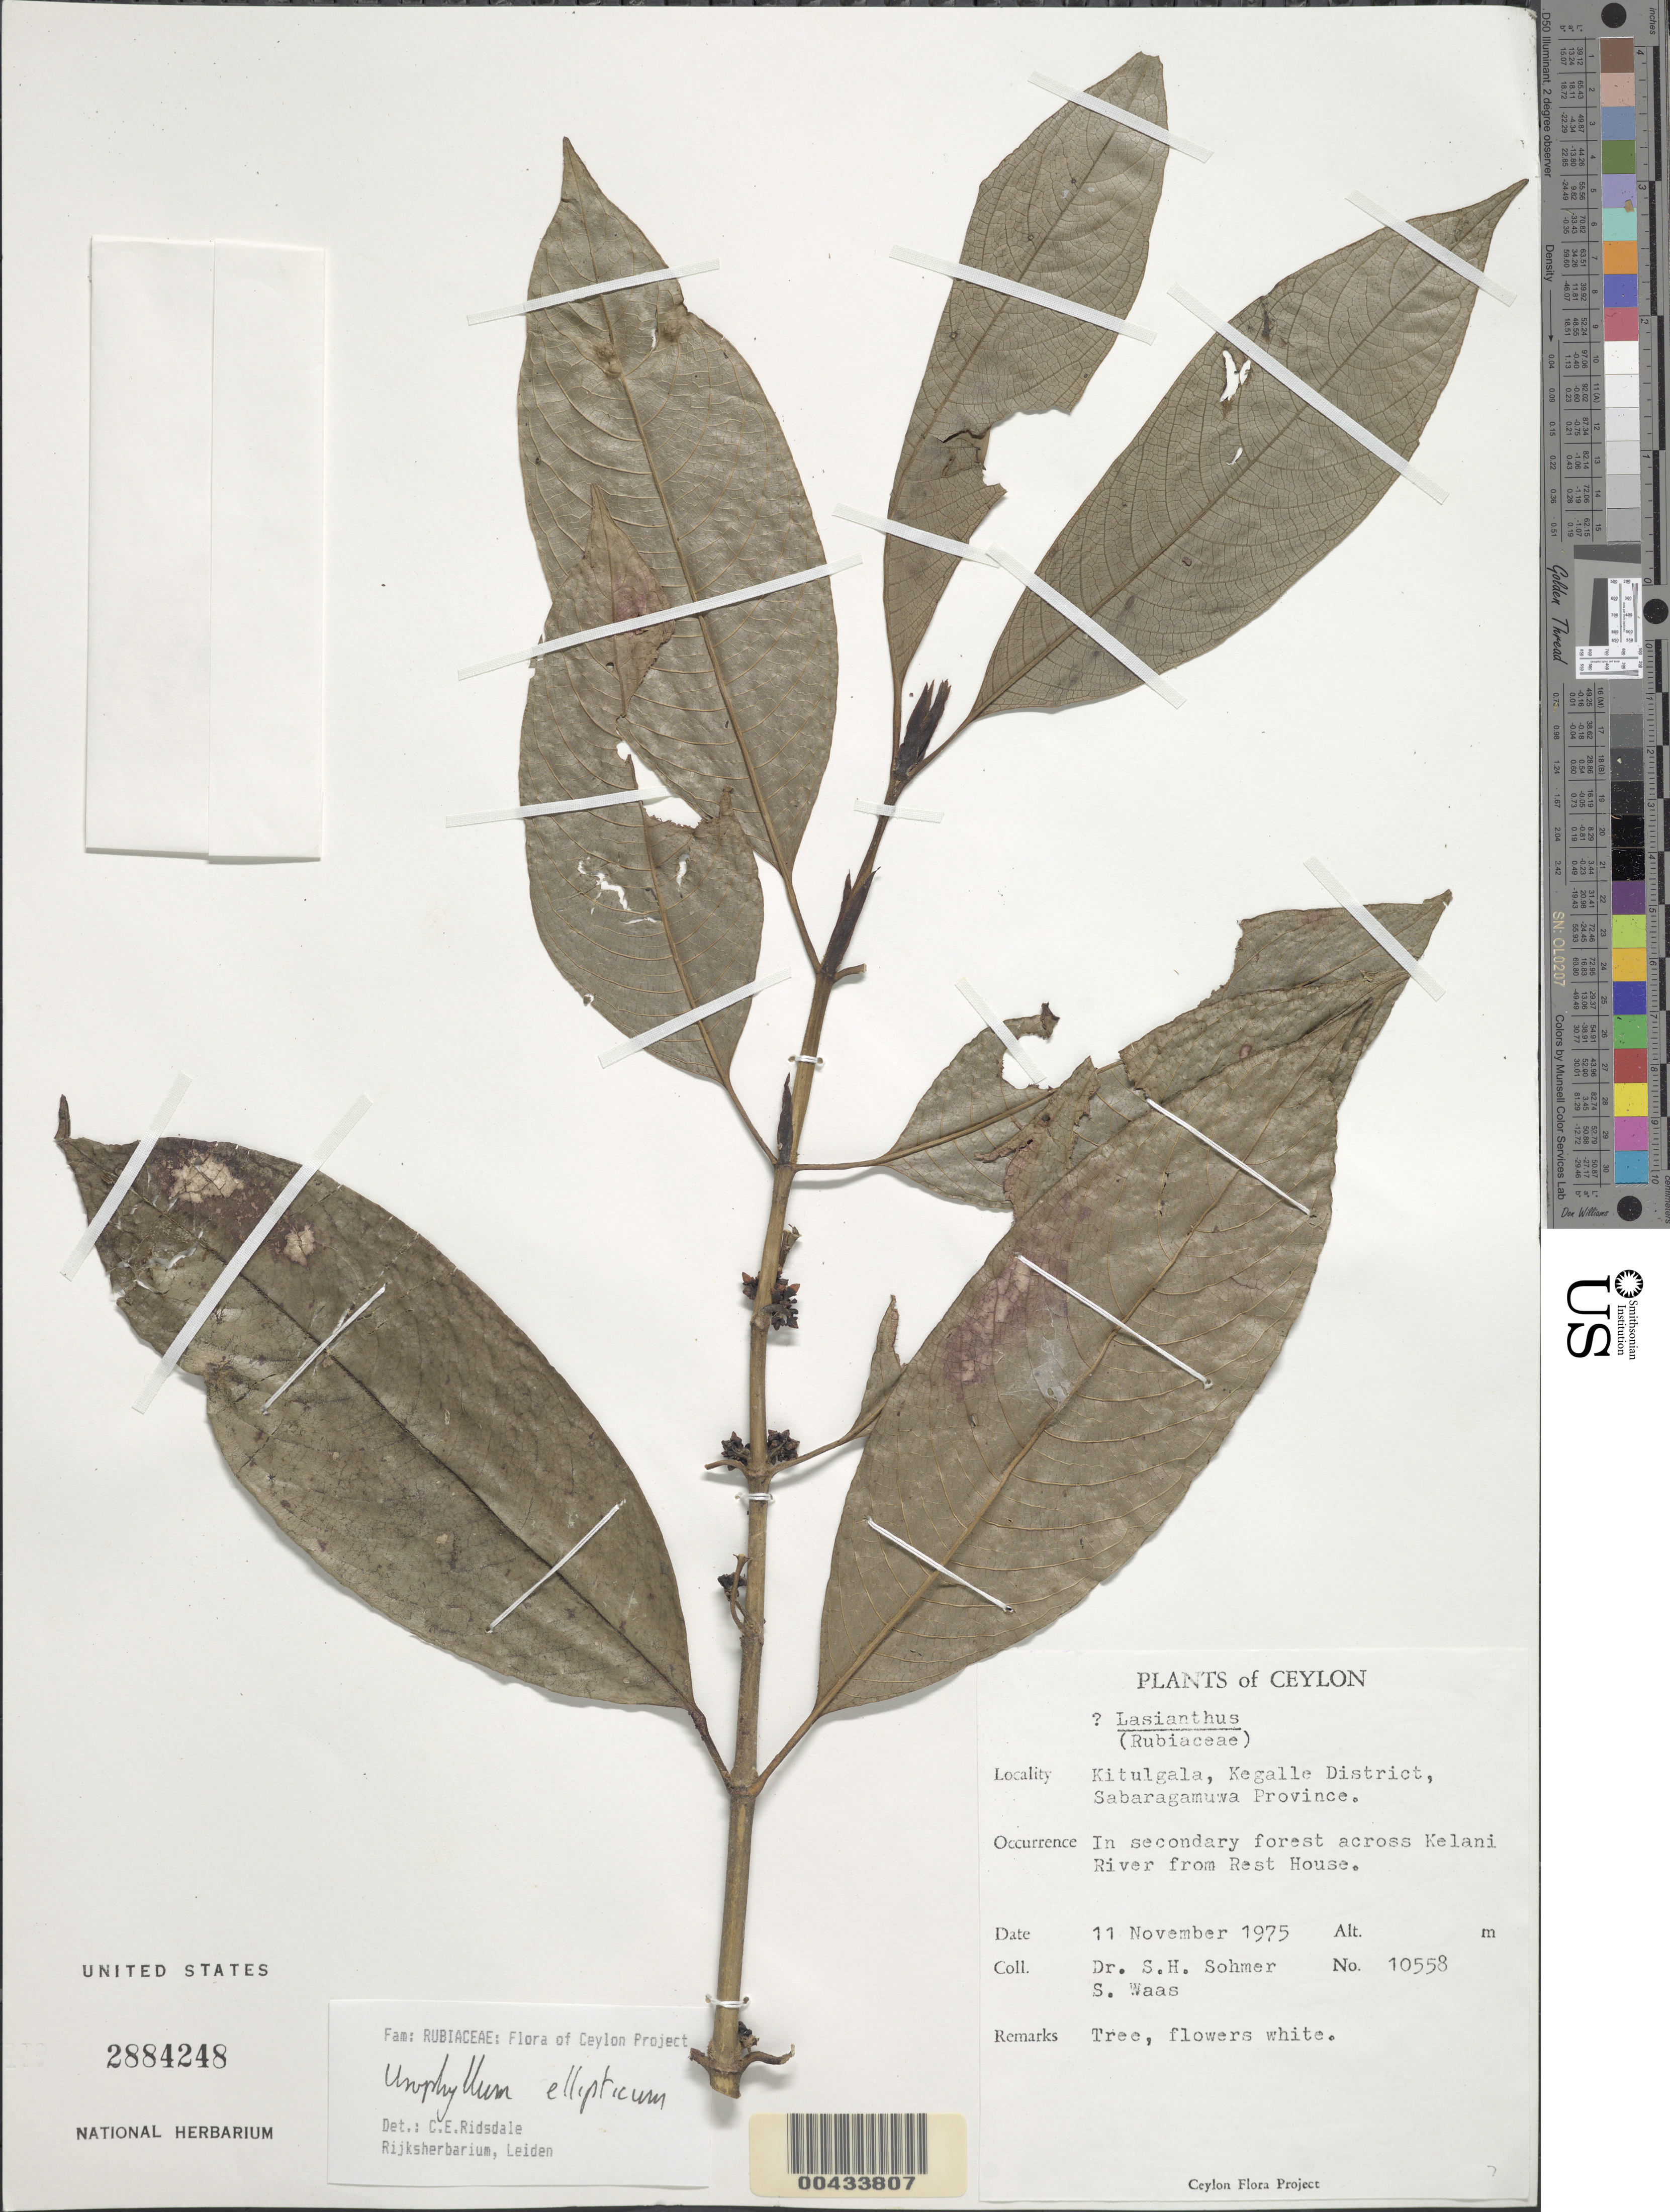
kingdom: Plantae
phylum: Tracheophyta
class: Magnoliopsida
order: Gentianales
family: Rubiaceae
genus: Urophyllum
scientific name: Urophyllum ellipticum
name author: (Wight) Thwaites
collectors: S. H. Sohmer & S. Waas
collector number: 10558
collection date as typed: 11 Nov 1975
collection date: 1975-11-11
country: Sri Lanka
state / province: Sabaragamuwa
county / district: Kegalla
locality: Kitulgala to Yatiyantota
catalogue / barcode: US 2884248